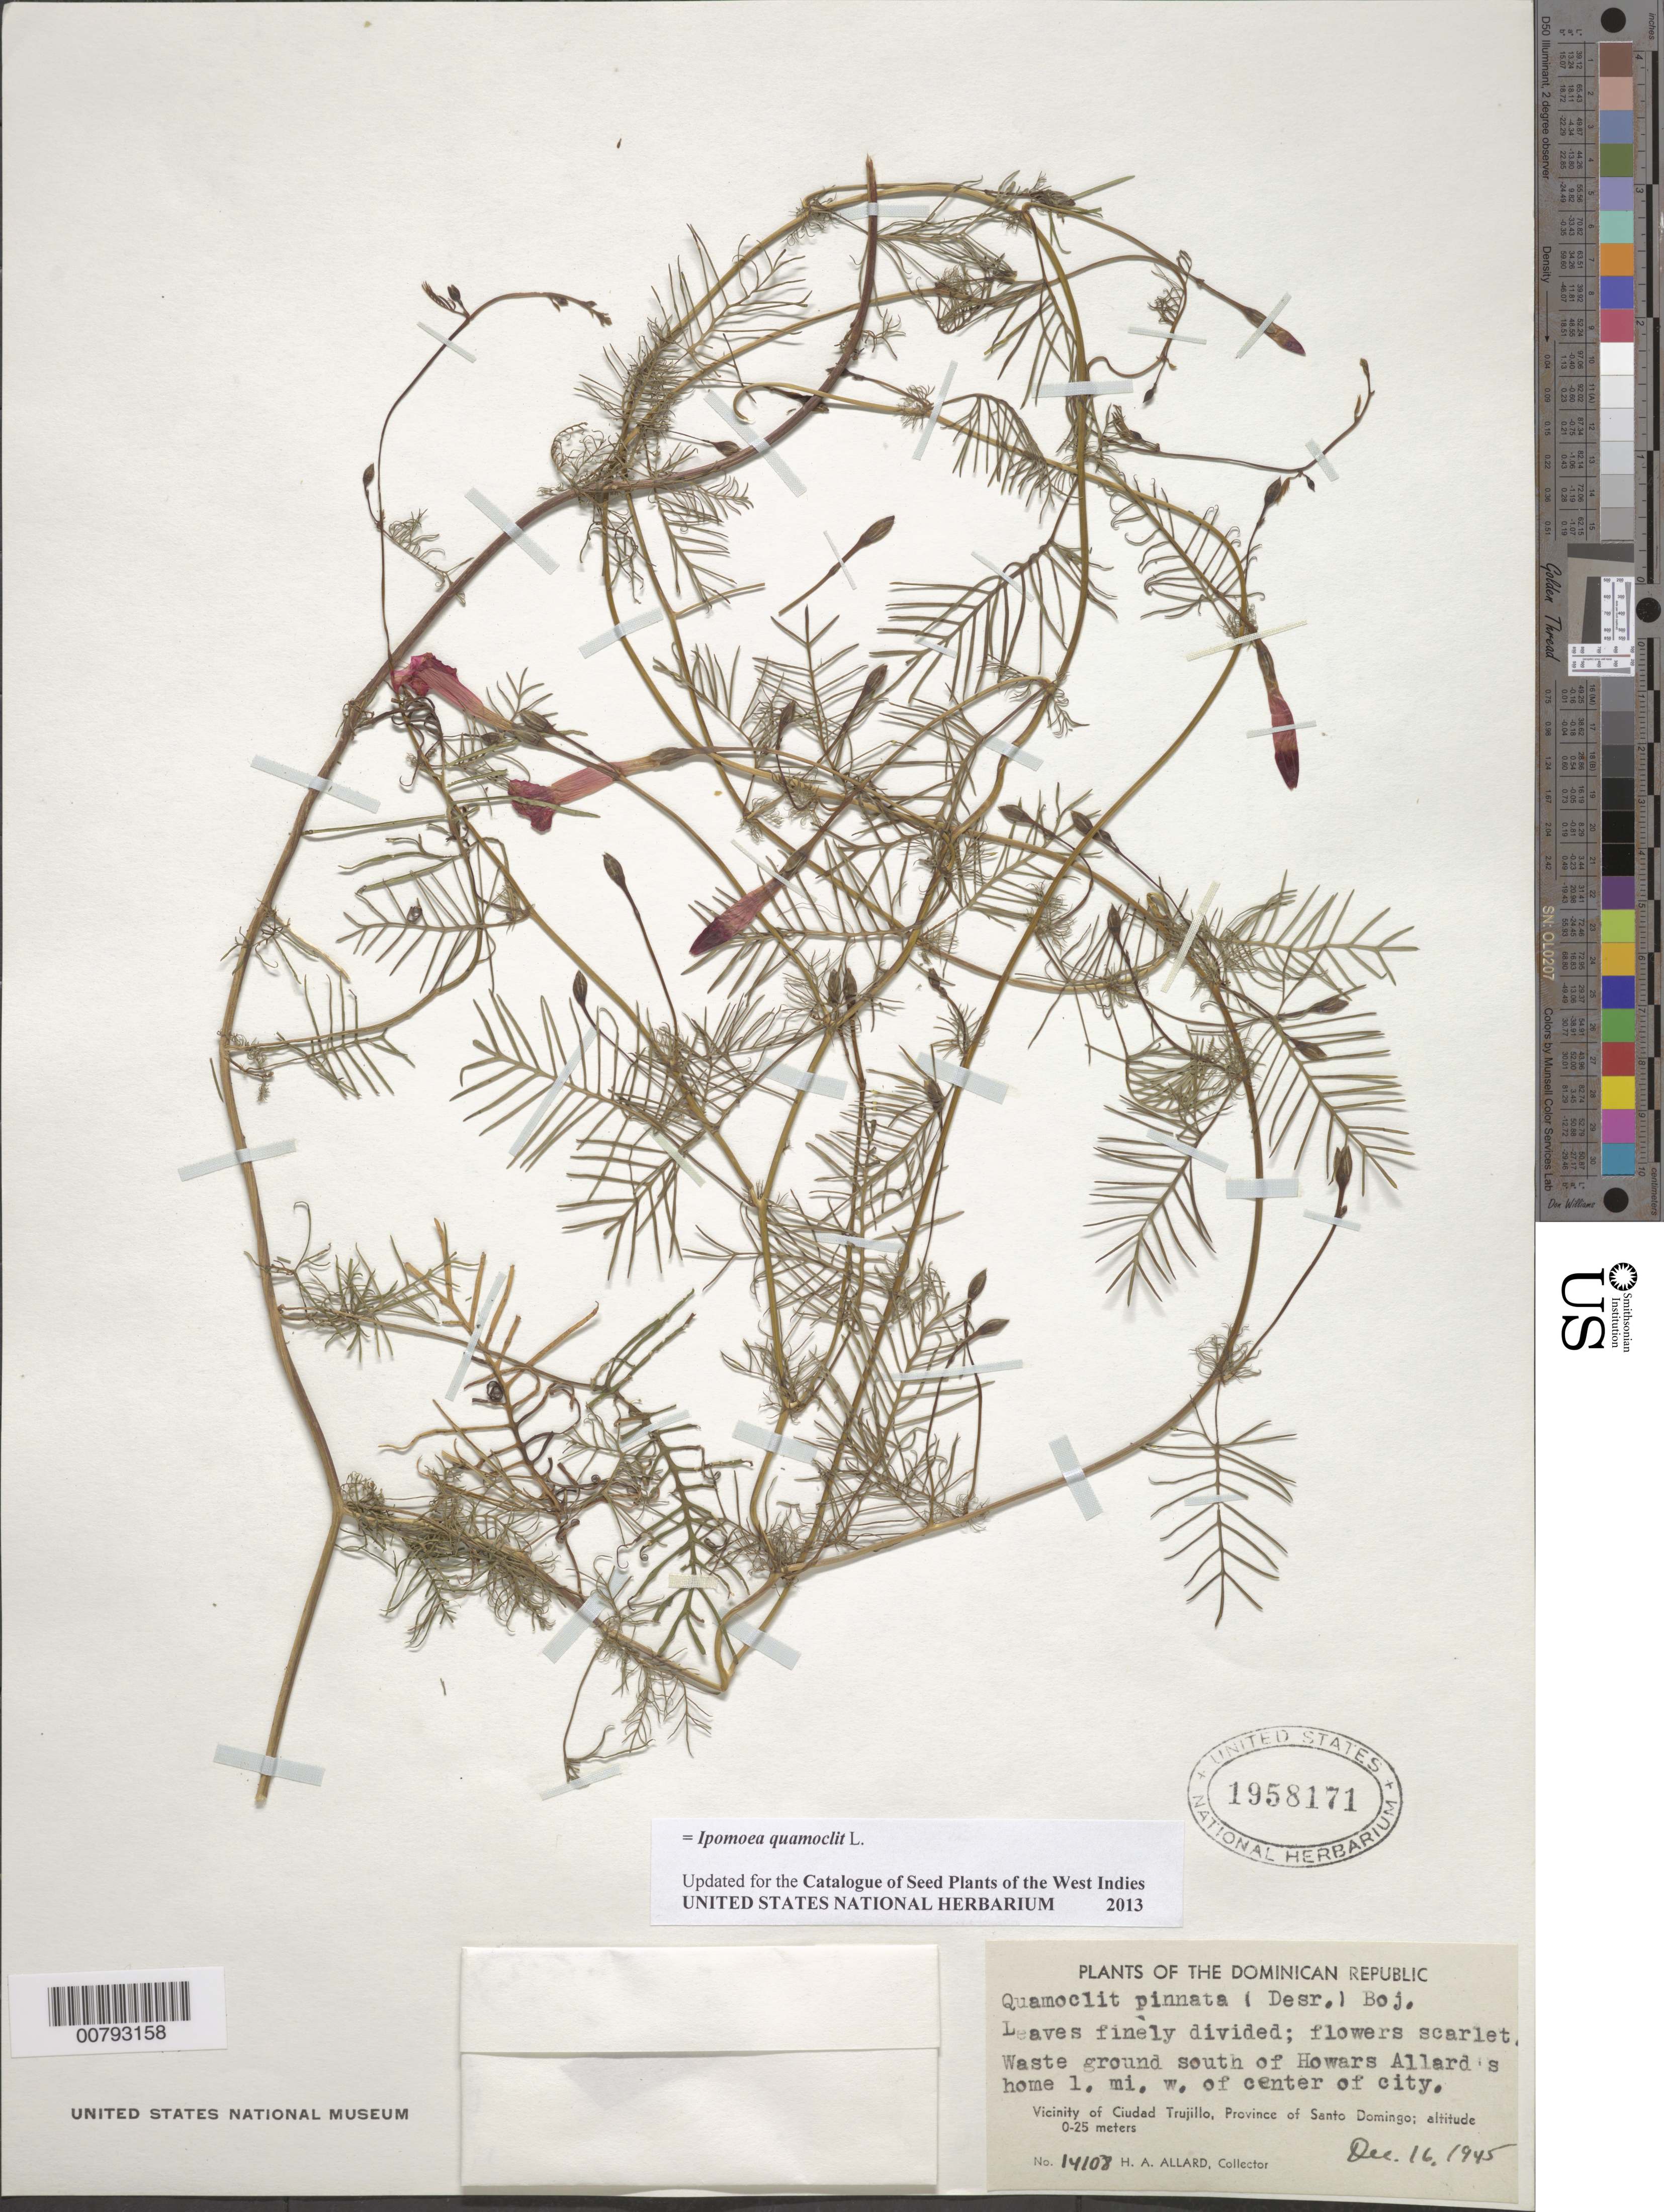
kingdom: Plantae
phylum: Tracheophyta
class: Magnoliopsida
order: Solanales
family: Convolvulaceae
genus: Ipomoea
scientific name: Ipomoea quamoclit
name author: L.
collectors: H. A. Allard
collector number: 14108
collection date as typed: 16 Dec 1945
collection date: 1945-12-16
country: Dominican Republic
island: Hispaniola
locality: Province of Santo Domingo, vicinity of Ciudad Trujillo, south of Howard Allard's home, 1 mile W. of Center of city.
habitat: Waste ground.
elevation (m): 0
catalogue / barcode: US 1958171